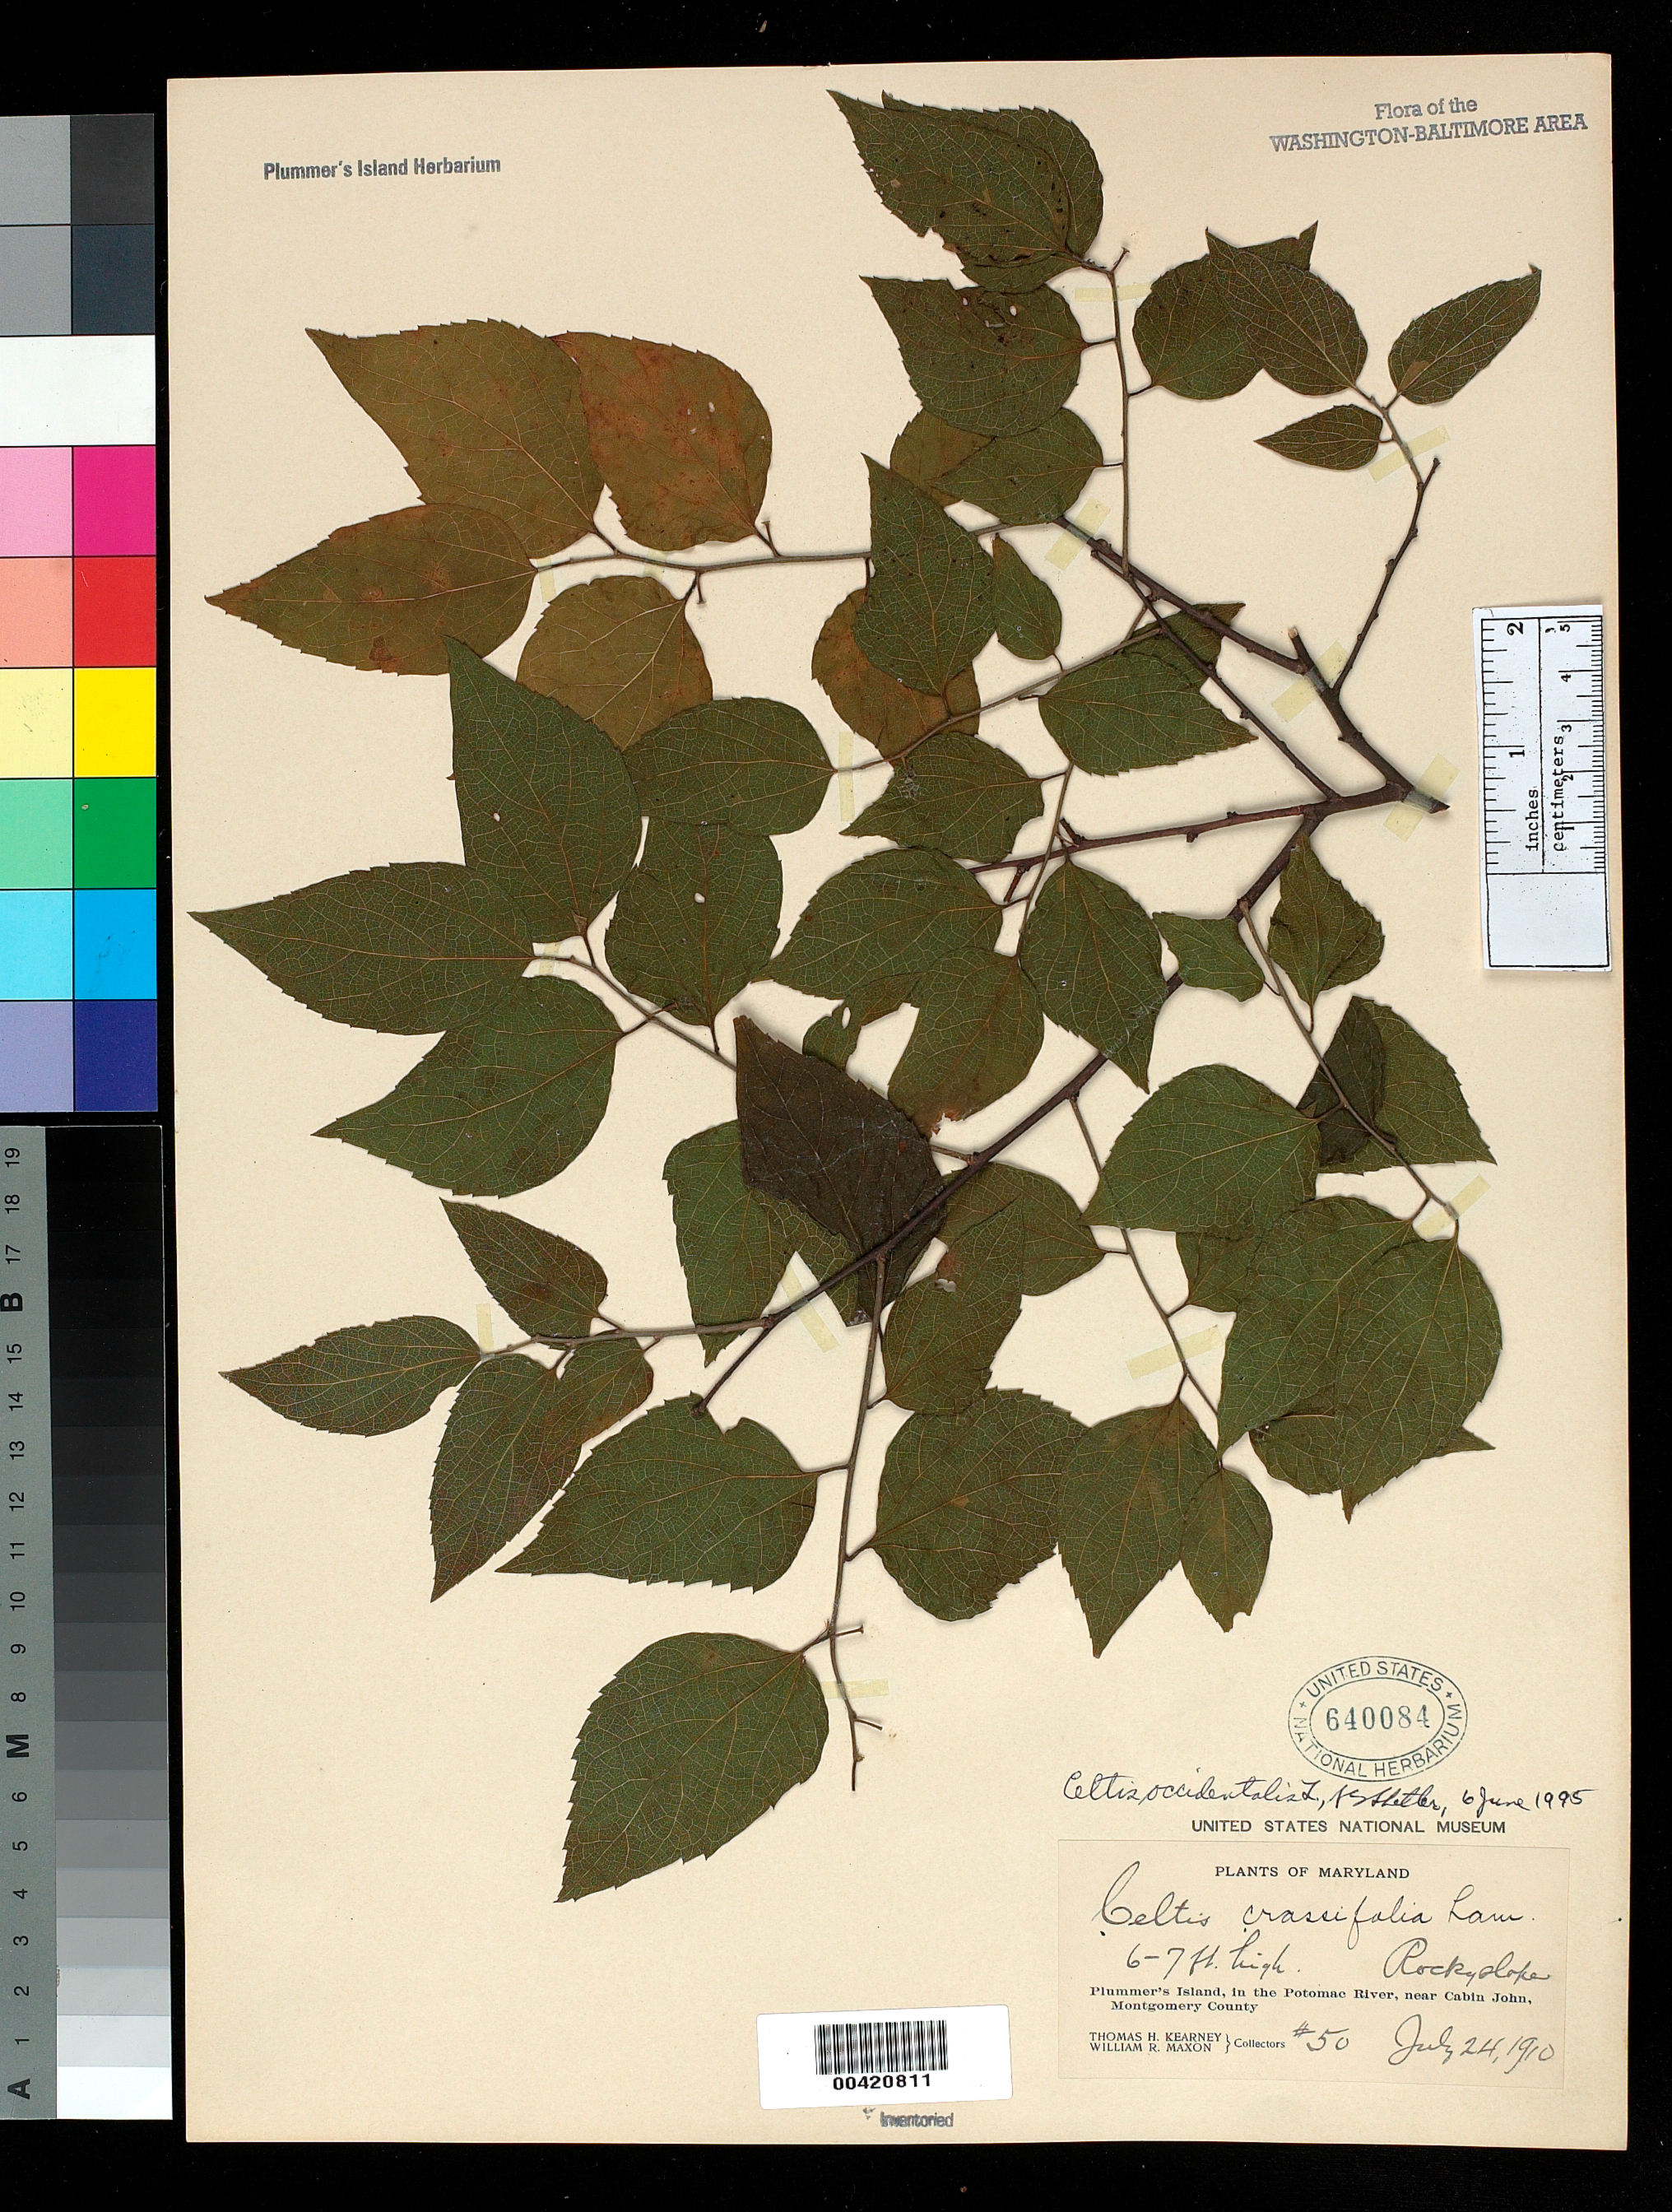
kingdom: Plantae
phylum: Tracheophyta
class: Magnoliopsida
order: Rosales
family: Cannabaceae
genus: Celtis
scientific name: Celtis occidentalis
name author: L.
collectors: T. H. Kearney & W. R. Maxon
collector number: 50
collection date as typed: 24 Jul 1910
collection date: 1910-07-24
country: United States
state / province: Maryland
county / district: Montgomery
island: Plummers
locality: Plummer's Island C. & O. Canal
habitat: Rocky slope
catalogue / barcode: US 640084